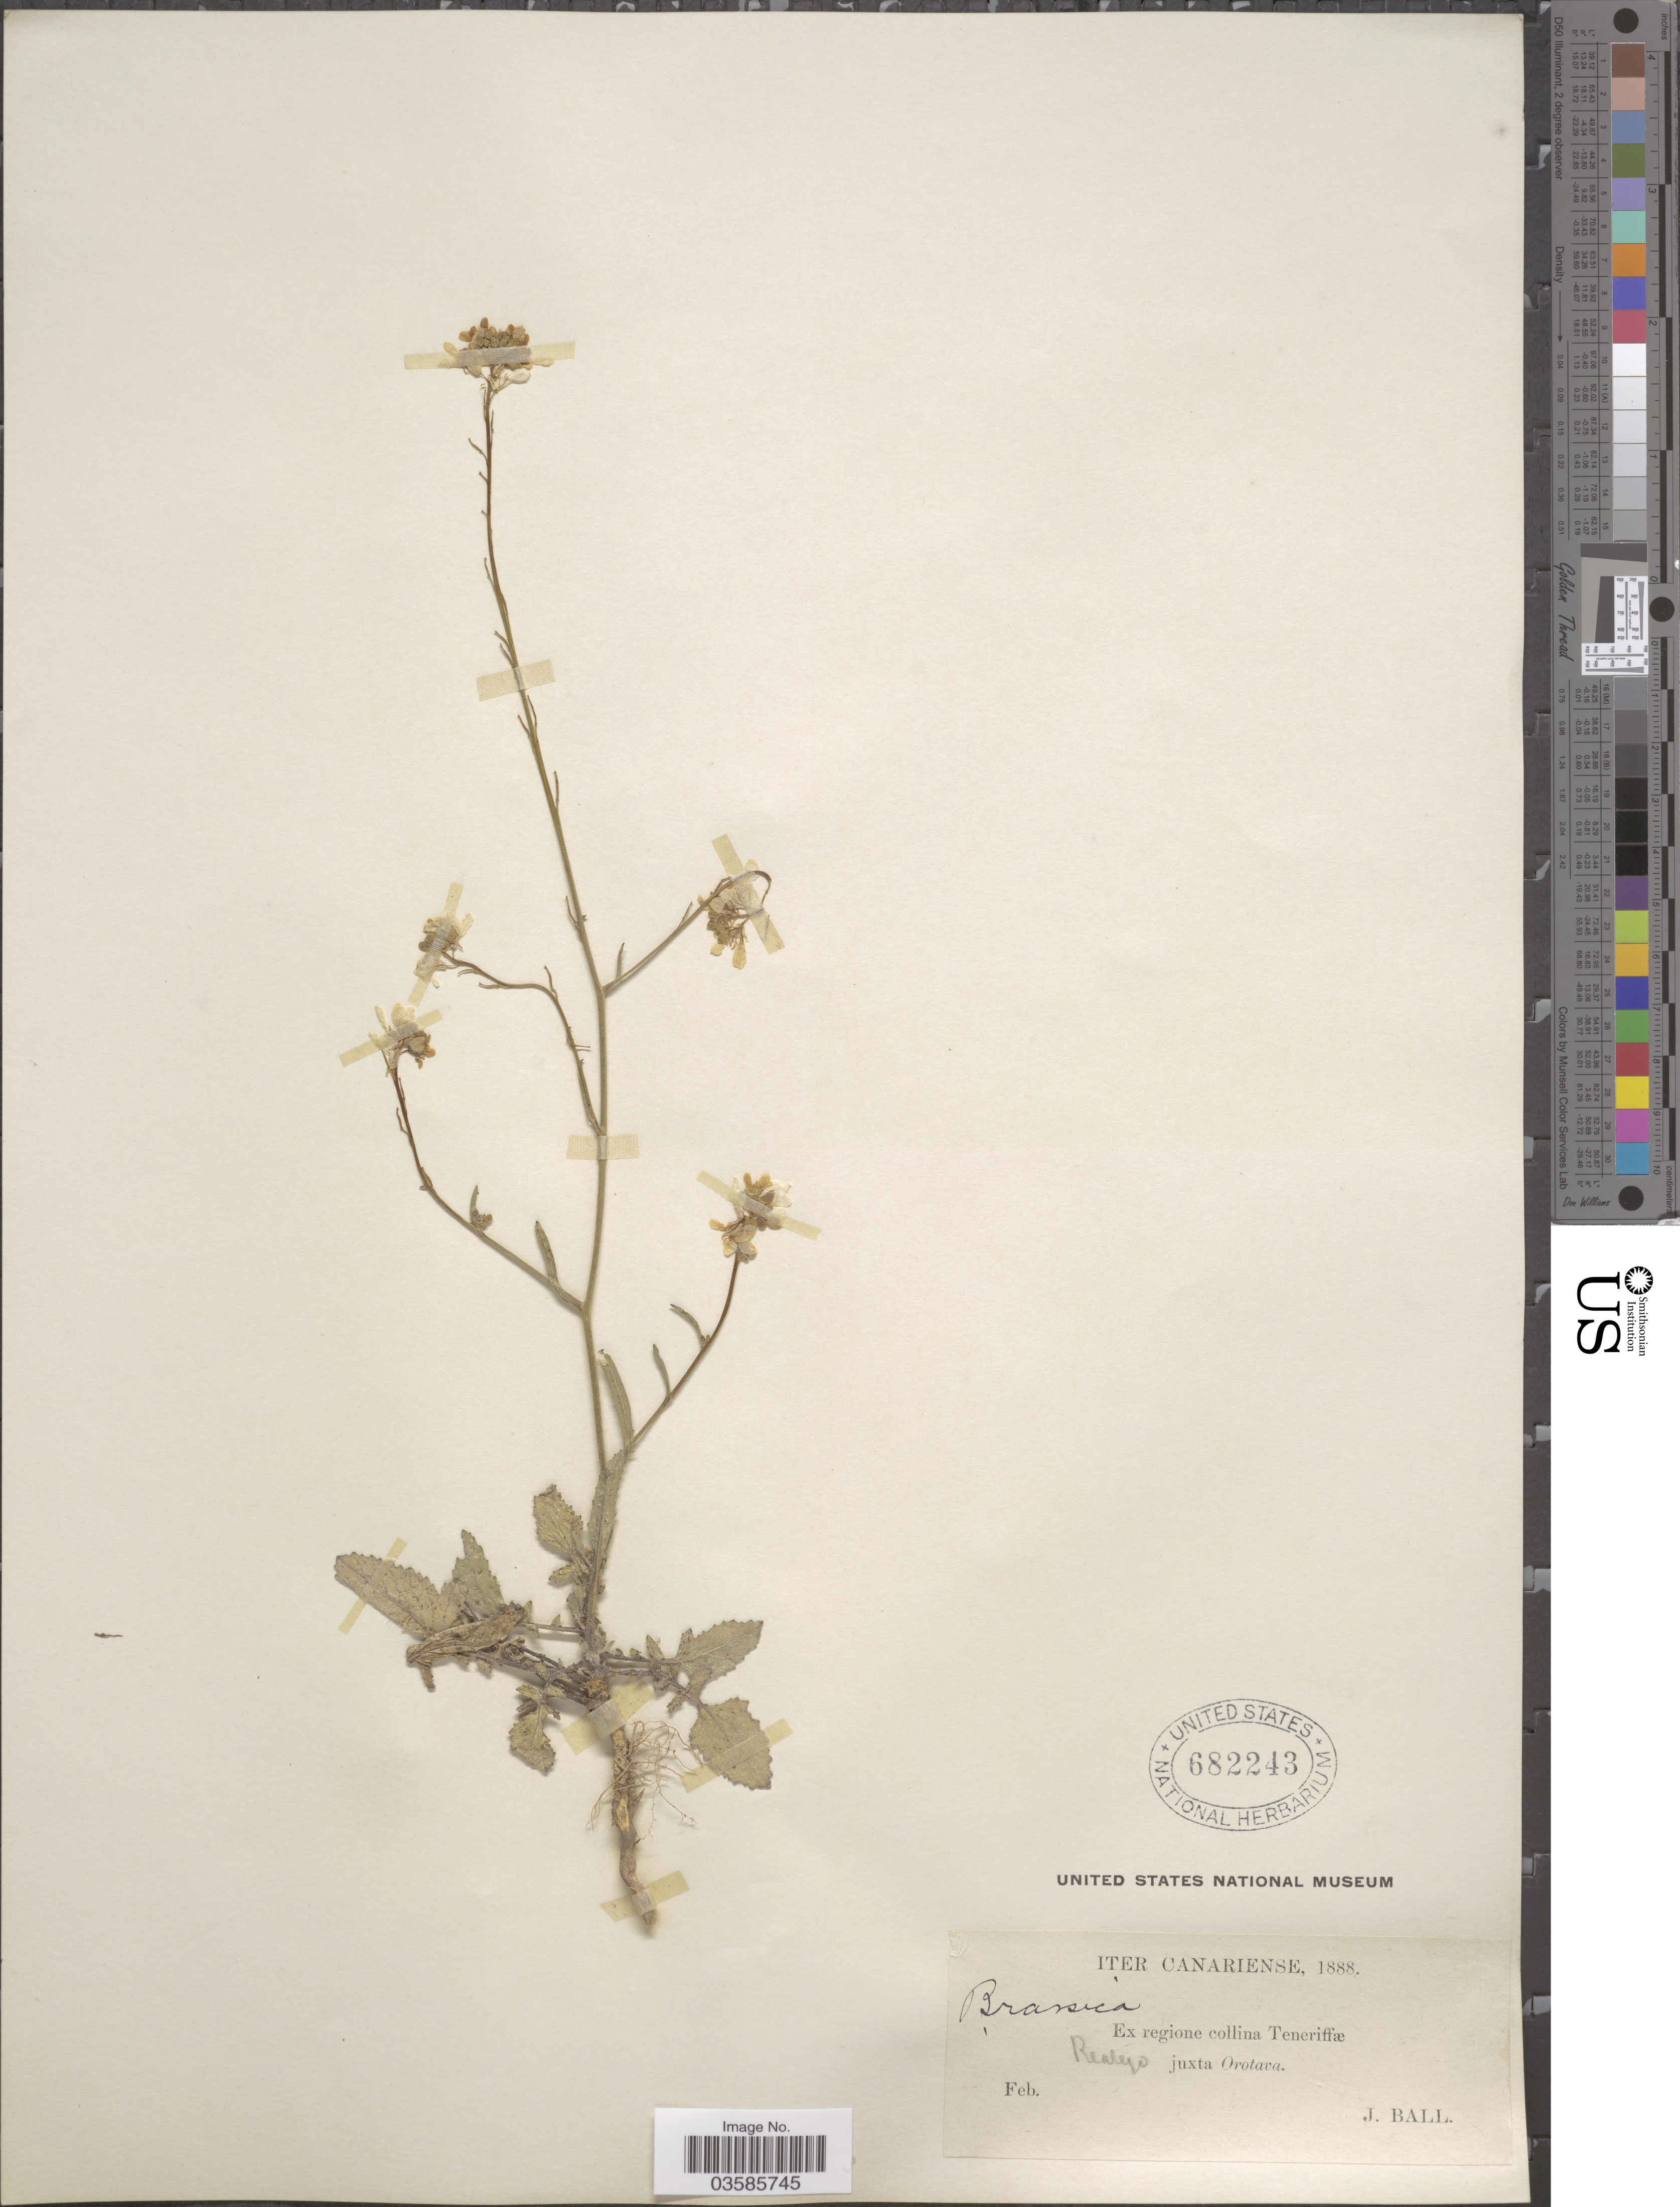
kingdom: Plantae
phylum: Tracheophyta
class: Magnoliopsida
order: Brassicales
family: Brassicaceae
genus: Brassica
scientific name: Brassica sp.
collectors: J. Ball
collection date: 1888-02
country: Spain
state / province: Canarias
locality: Iter Canariense; Ex regione collina Teneriffæ juxta Orotova. Realejo.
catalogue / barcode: US 682243